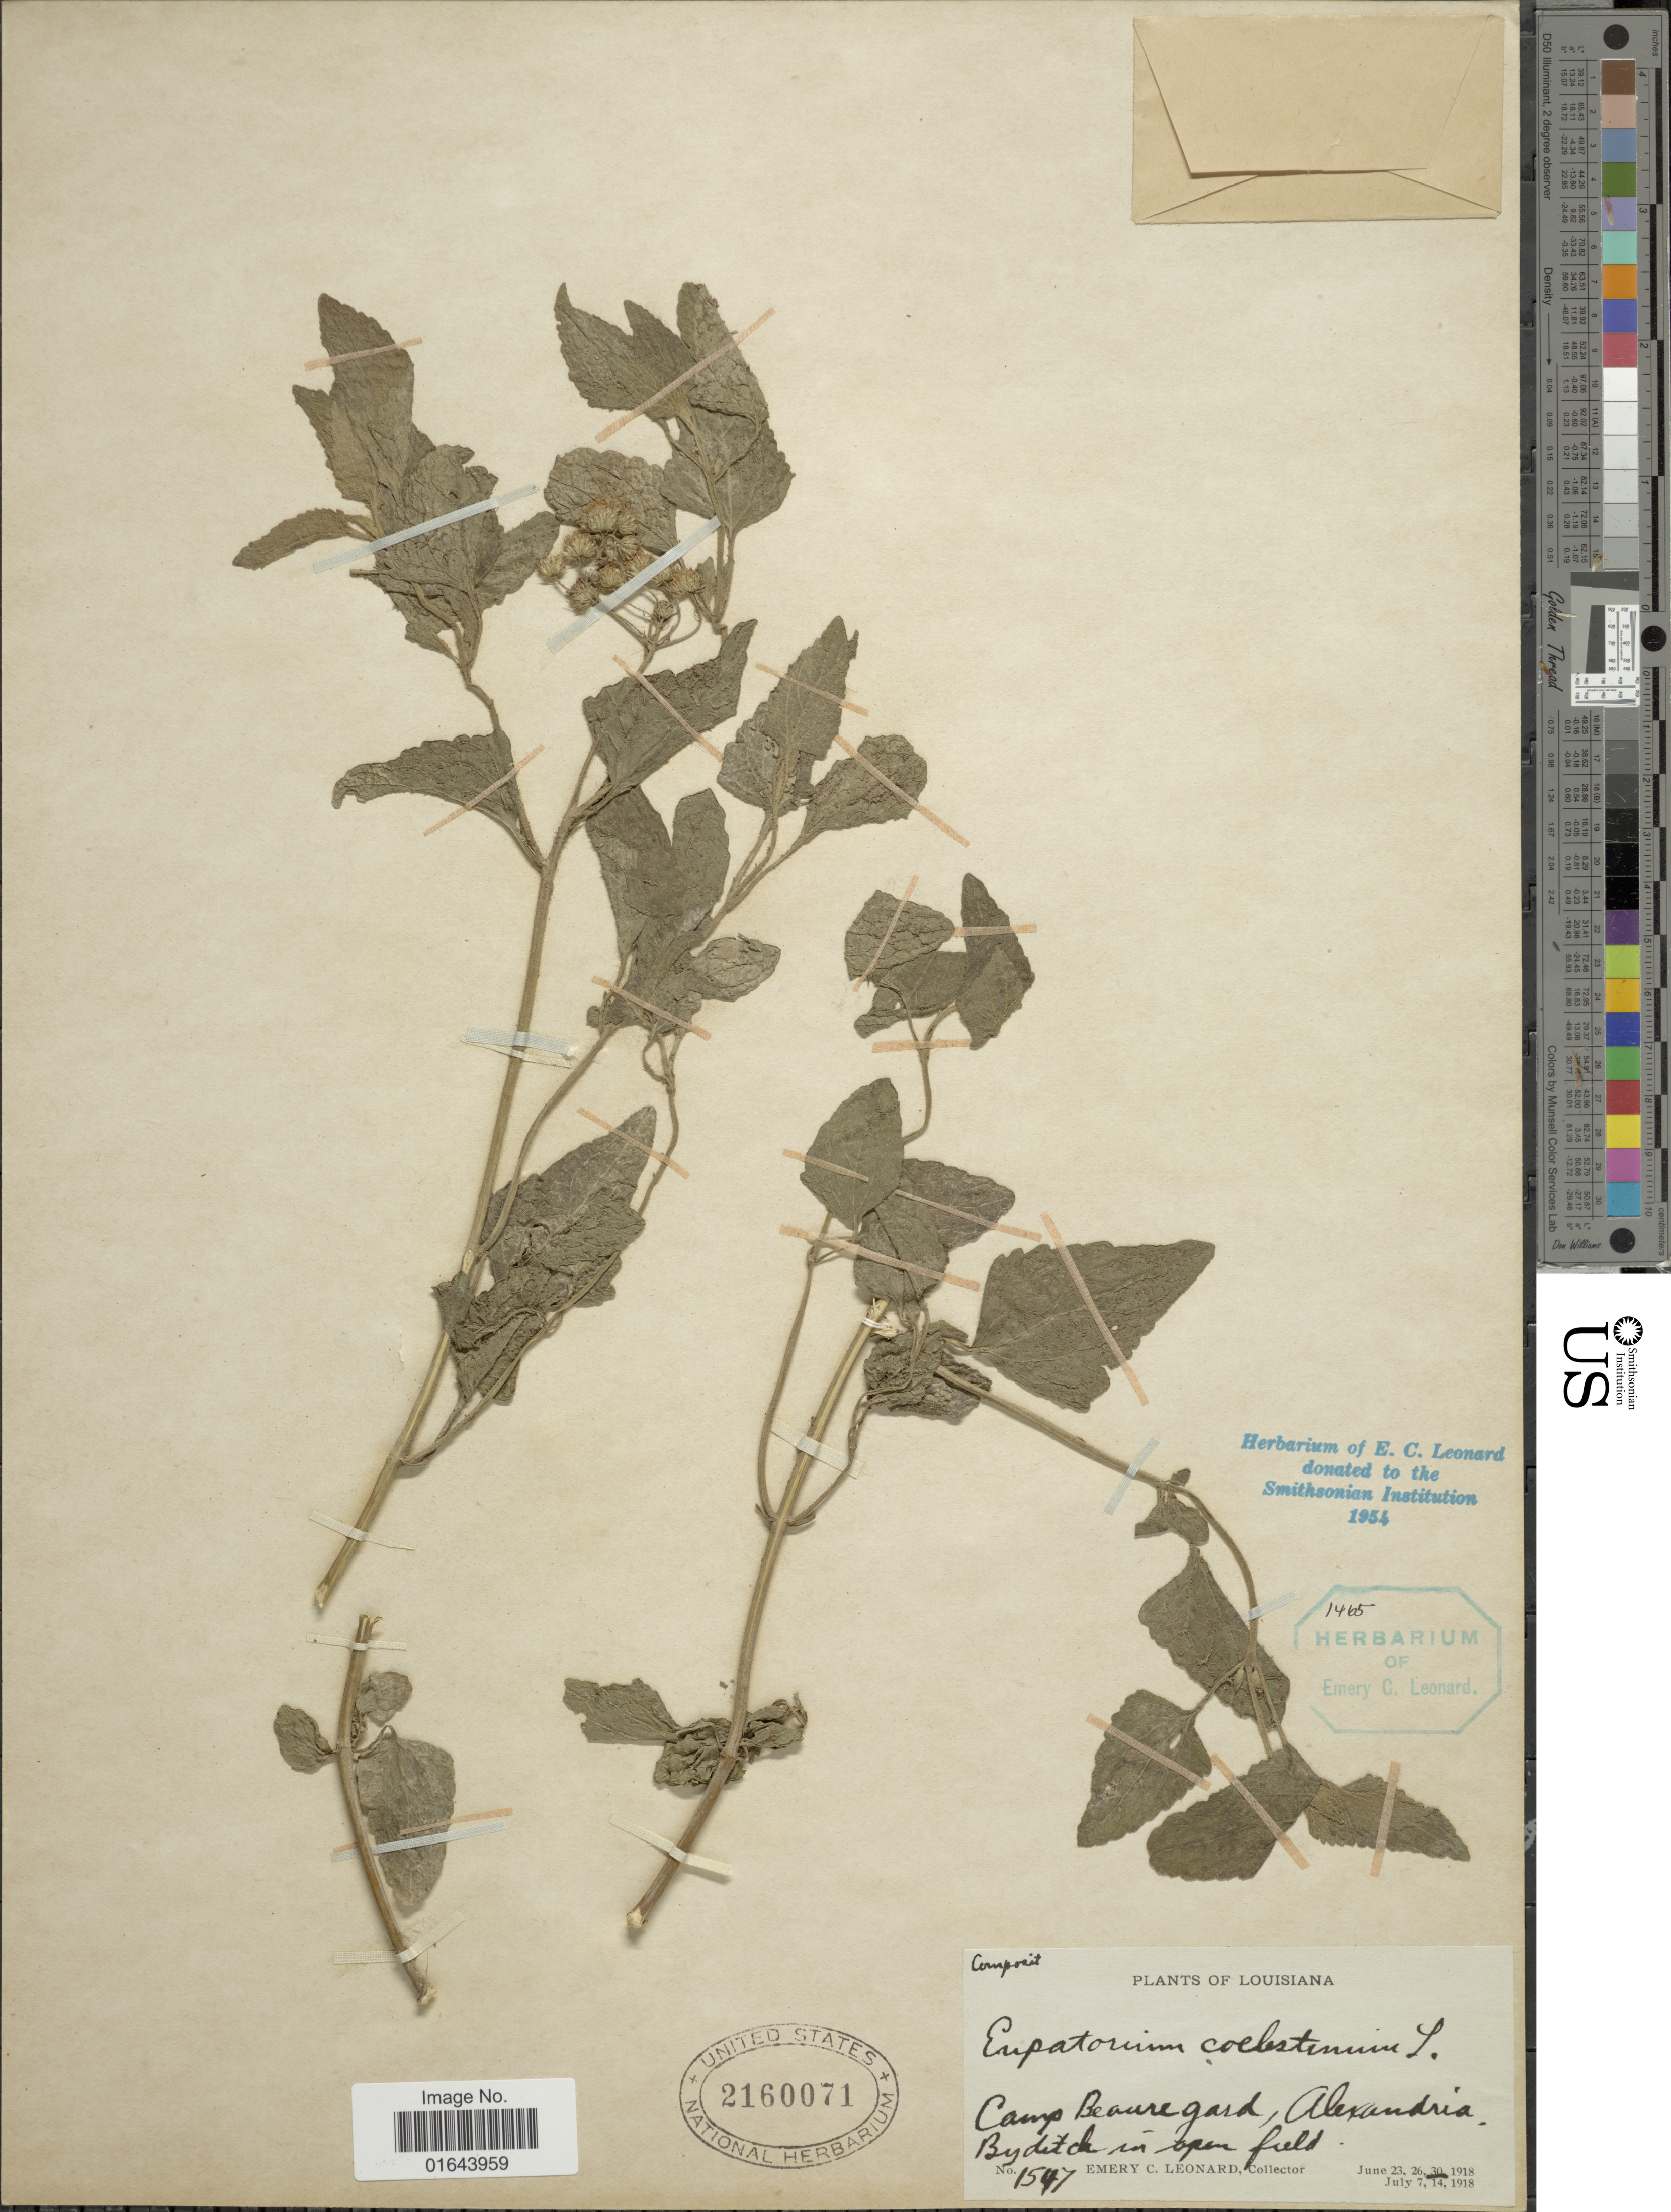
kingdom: Plantae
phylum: Tracheophyta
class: Magnoliopsida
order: Asterales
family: Asteraceae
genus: Conoclinium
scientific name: Conoclinium coelestinum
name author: (L.) DC.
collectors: E. C. Leonard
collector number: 1547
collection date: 1918-06-30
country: United States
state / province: Louisiana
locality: Camp Beauregard, Alexandria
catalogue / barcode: US 2160071